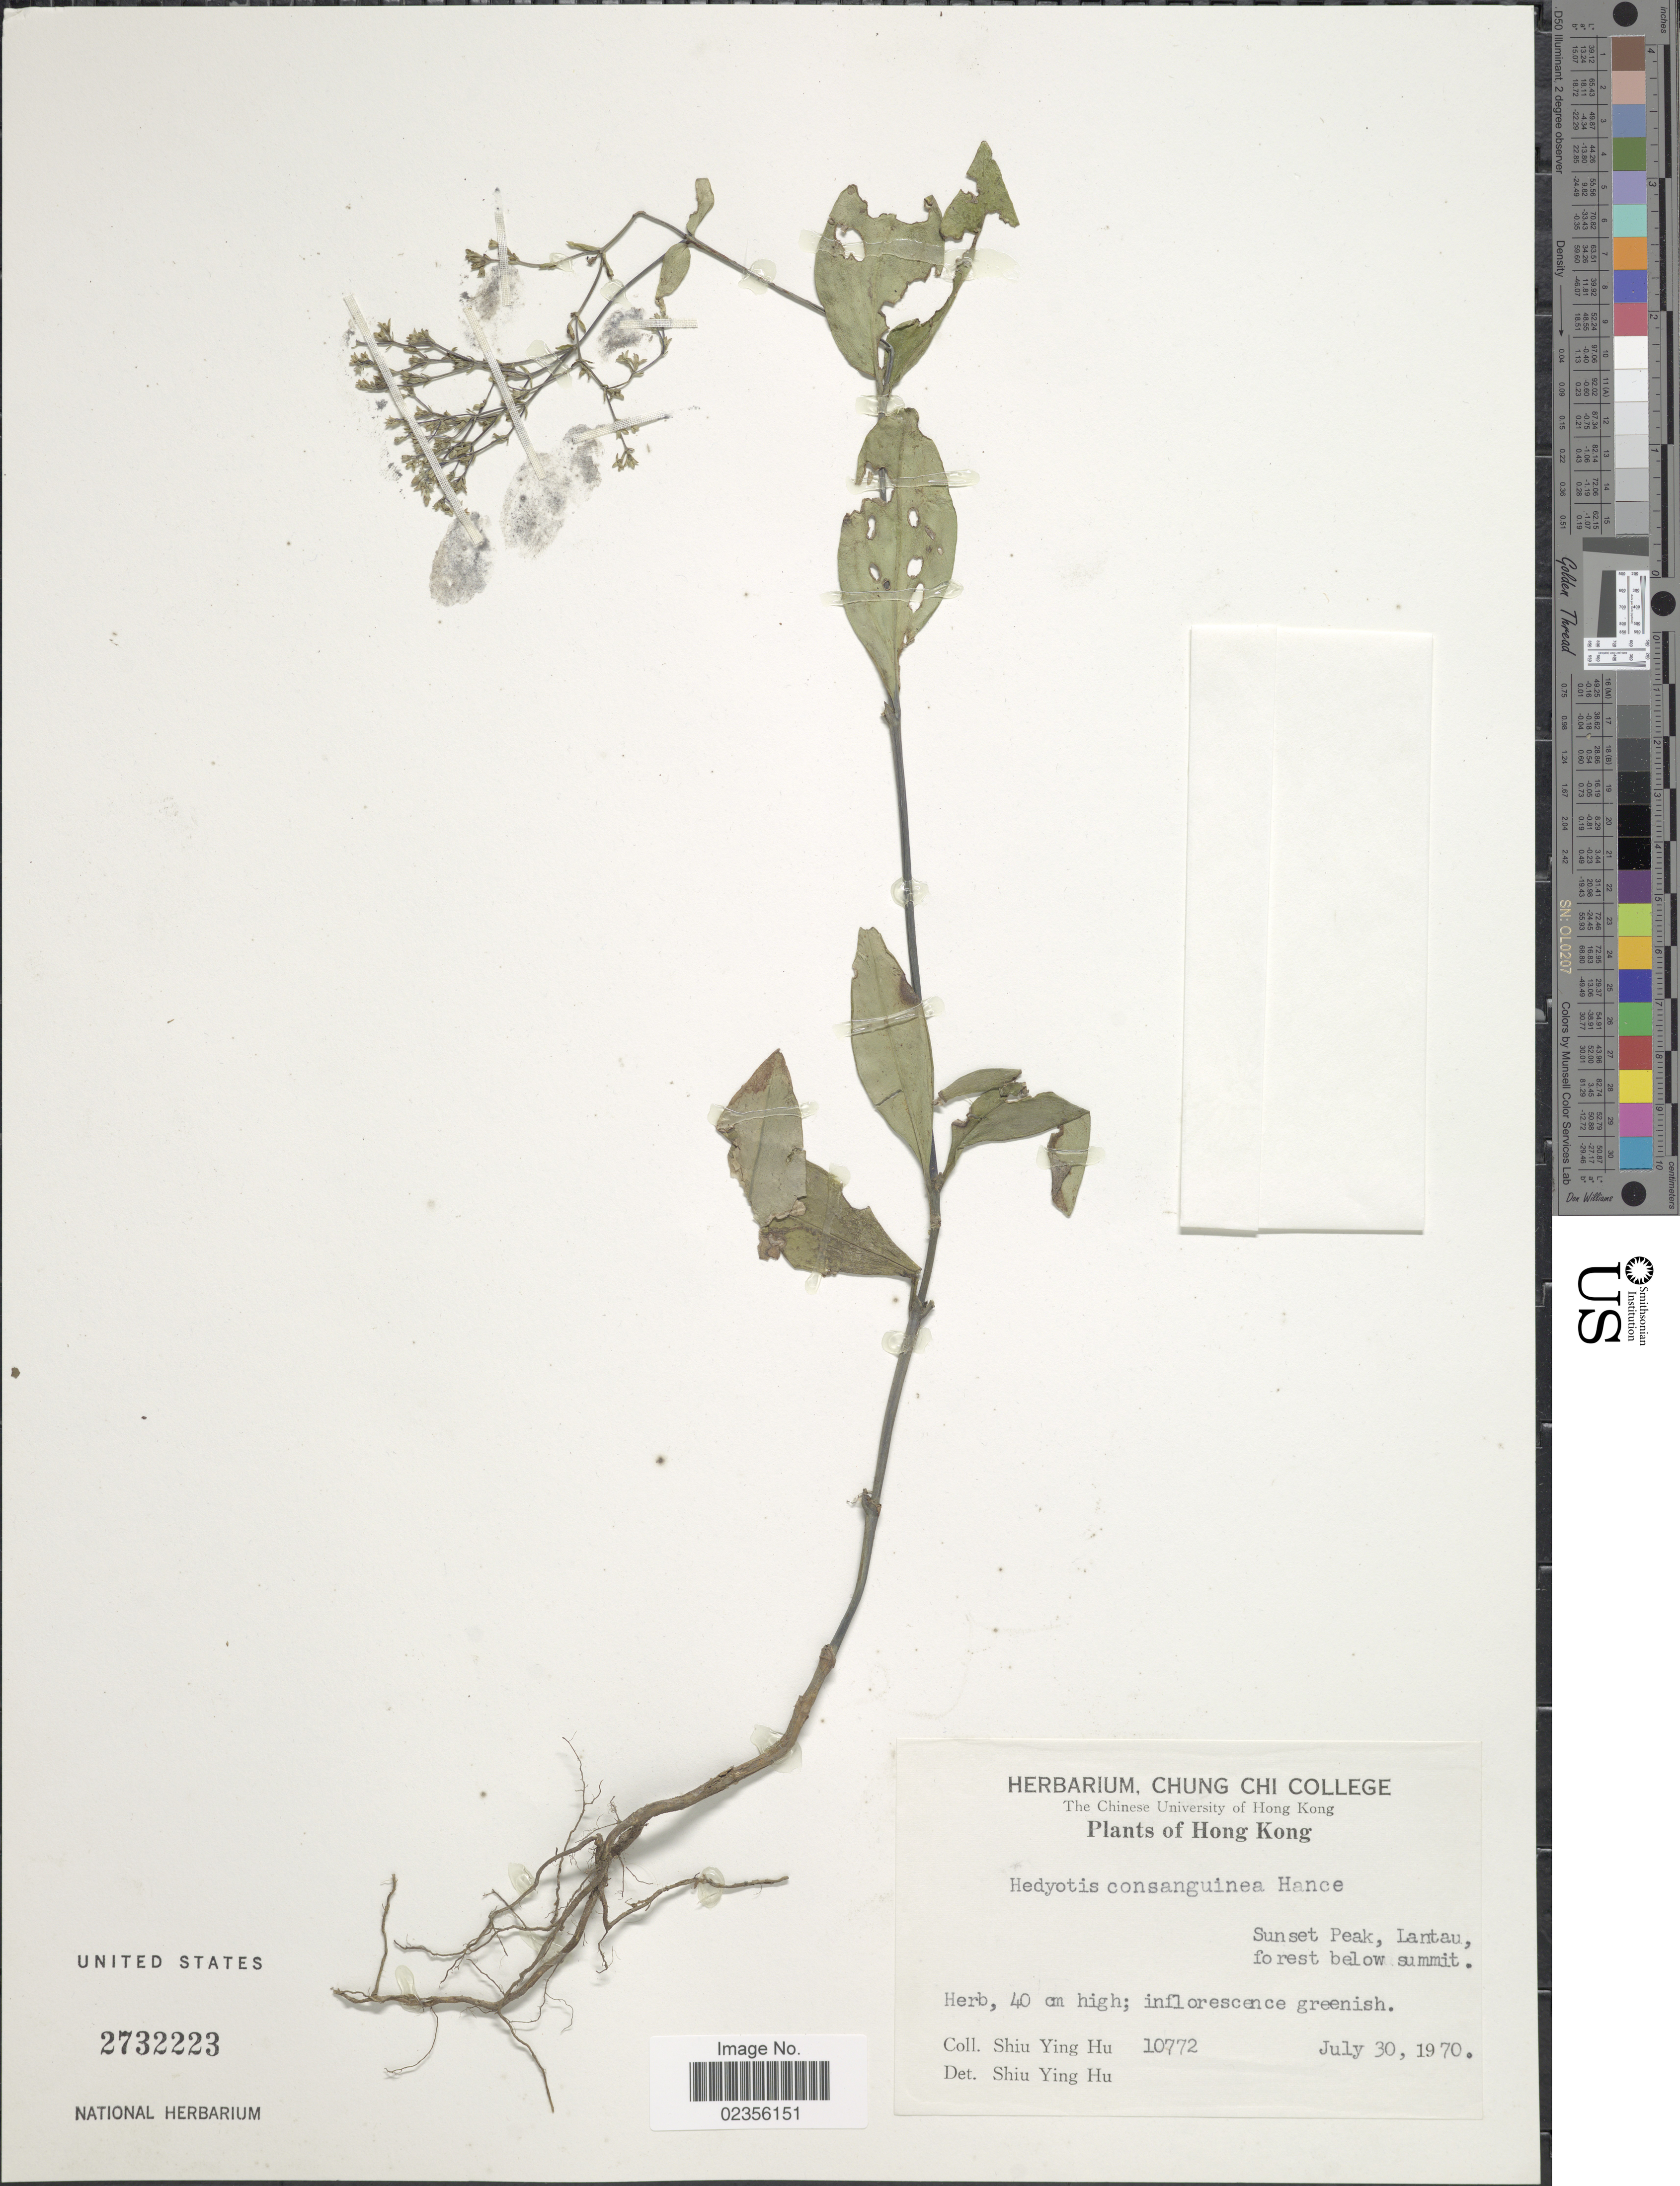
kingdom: Plantae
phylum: Tracheophyta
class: Magnoliopsida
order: Gentianales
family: Rubiaceae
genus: Hedyotis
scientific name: Hedyotis consanguinea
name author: Hance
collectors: S. Y. Hu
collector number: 10772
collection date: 1970-07-30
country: China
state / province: Hong Kong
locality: Sunset Peak, Lantau, forest below summit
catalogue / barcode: US 2732223